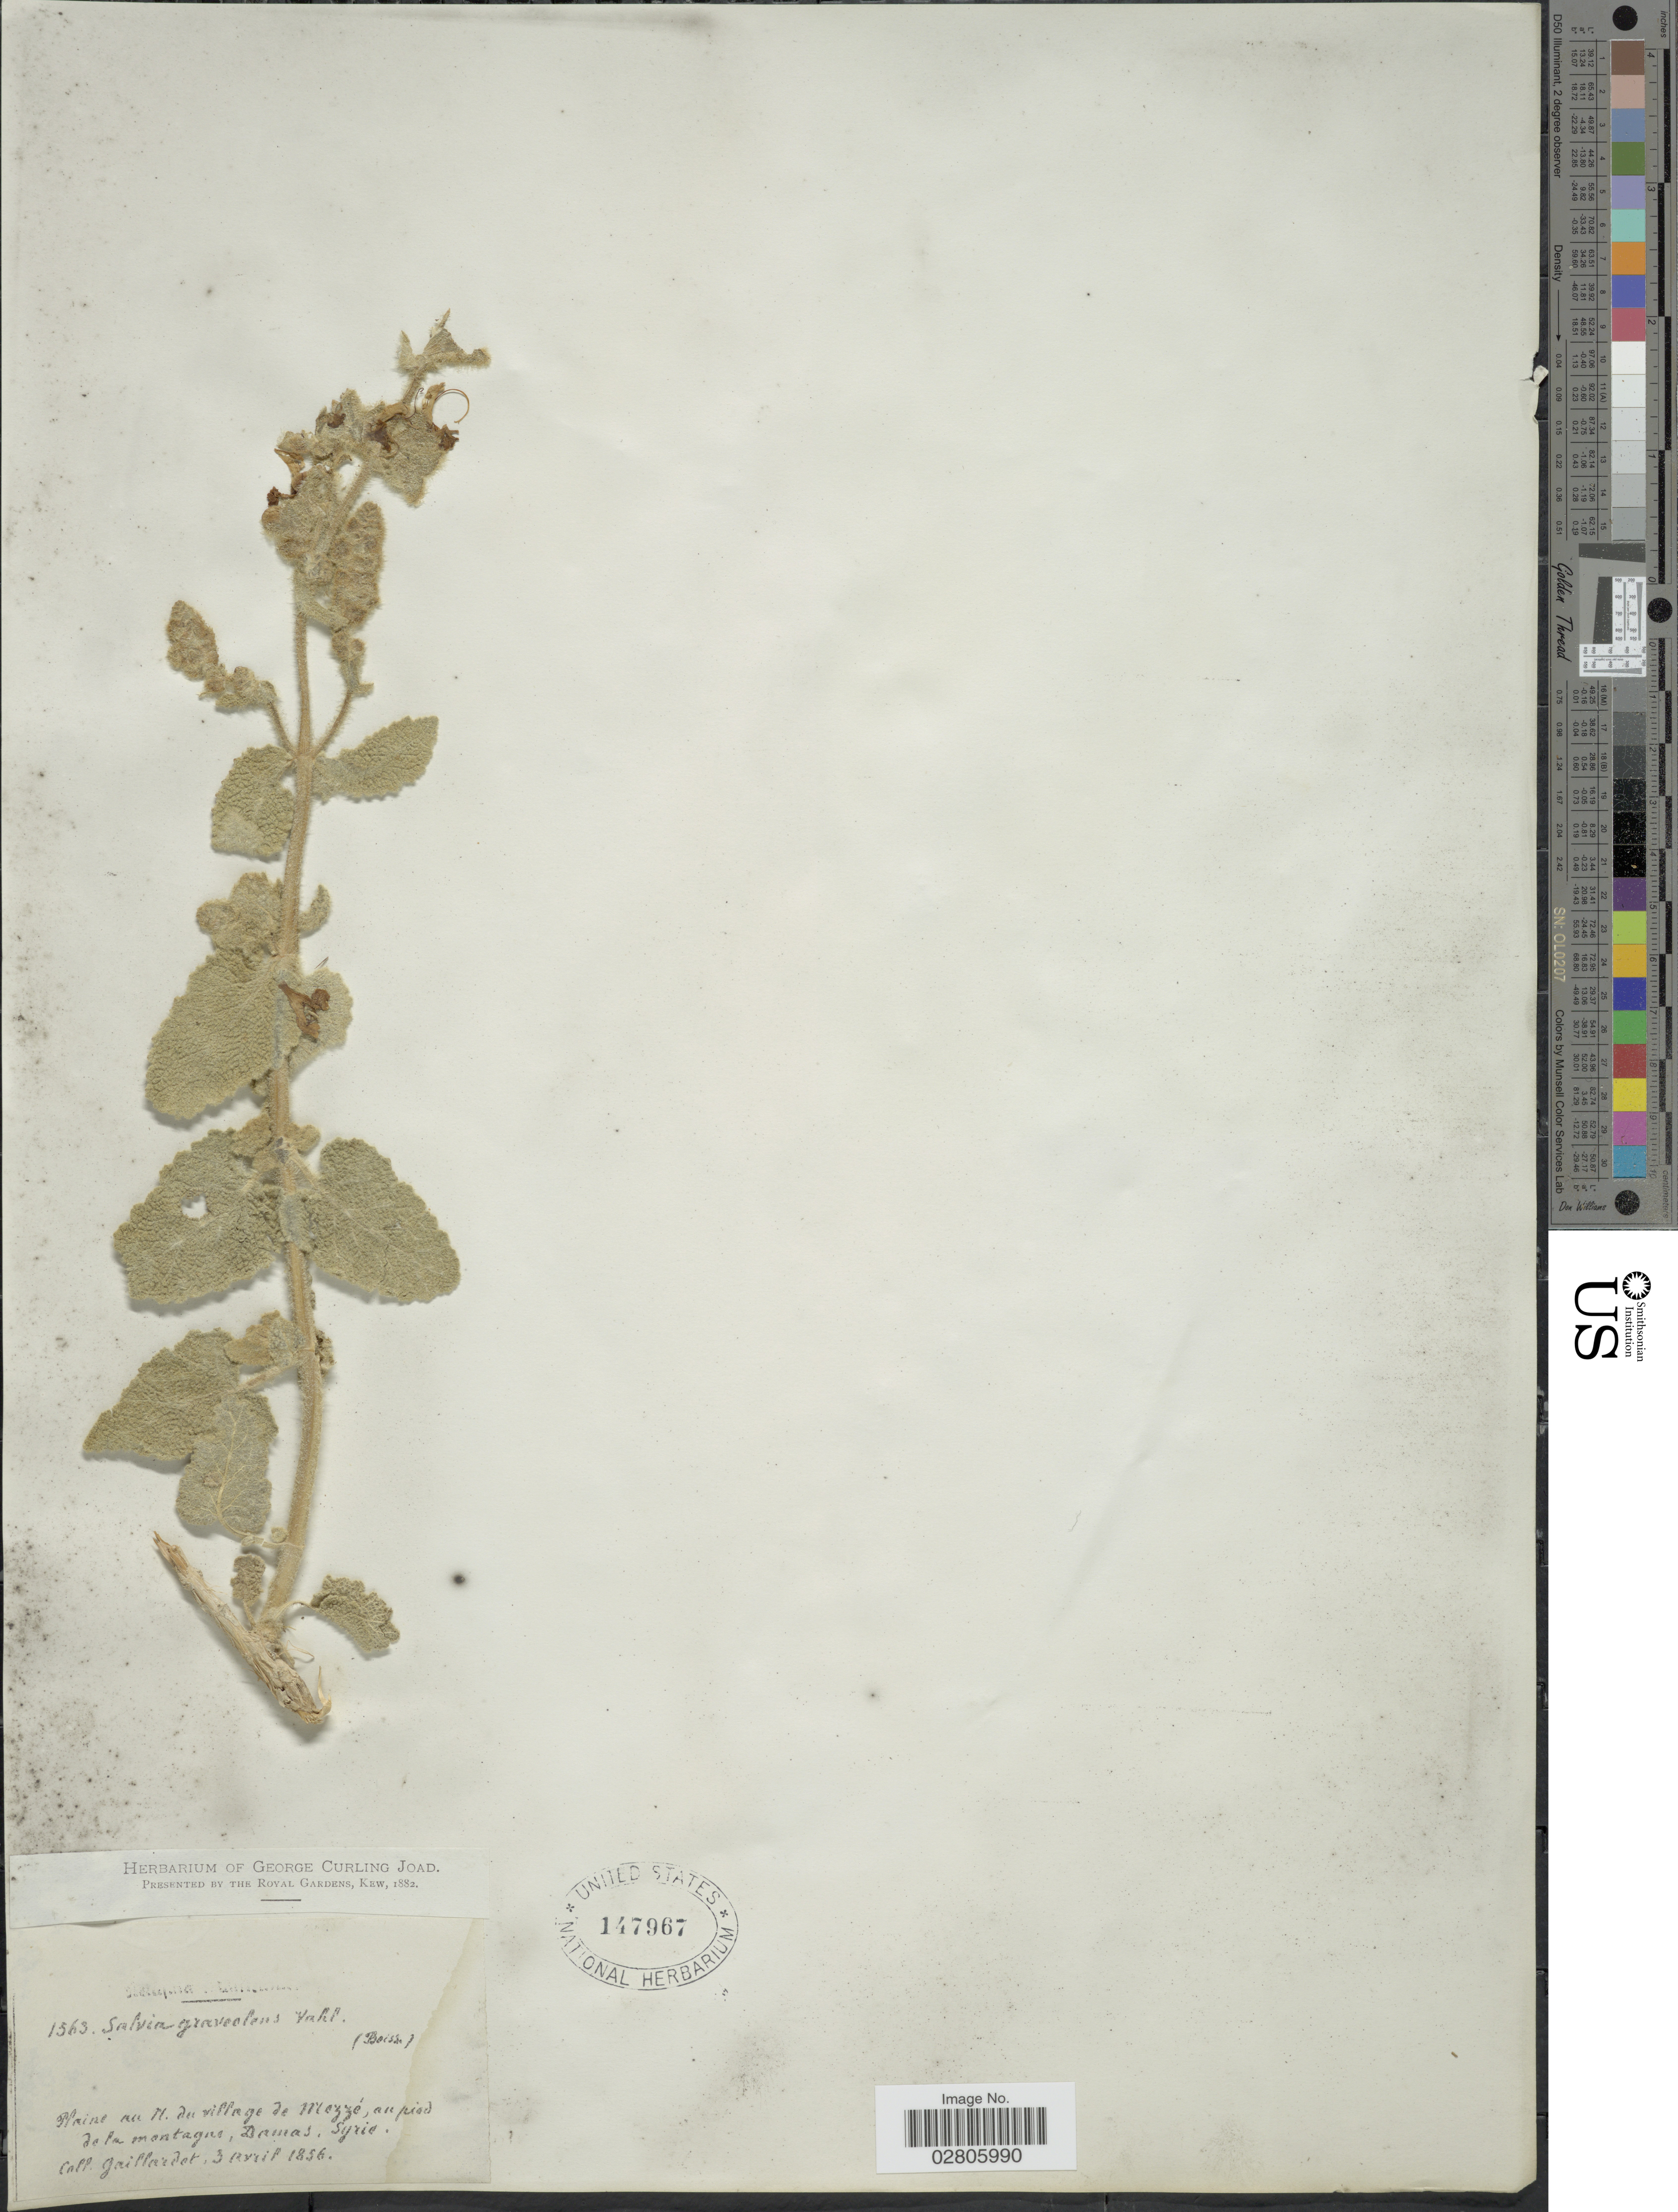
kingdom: Plantae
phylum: Tracheophyta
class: Magnoliopsida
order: Lamiales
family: Lamiaceae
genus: Salvia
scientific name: Salvia graveolens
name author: Vahl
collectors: Gaillardot, --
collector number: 1563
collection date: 1856-04-03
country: Syria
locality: Plaine au N. du village de Mezzé, au pied de la montagnes, Damas.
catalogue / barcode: US 147967